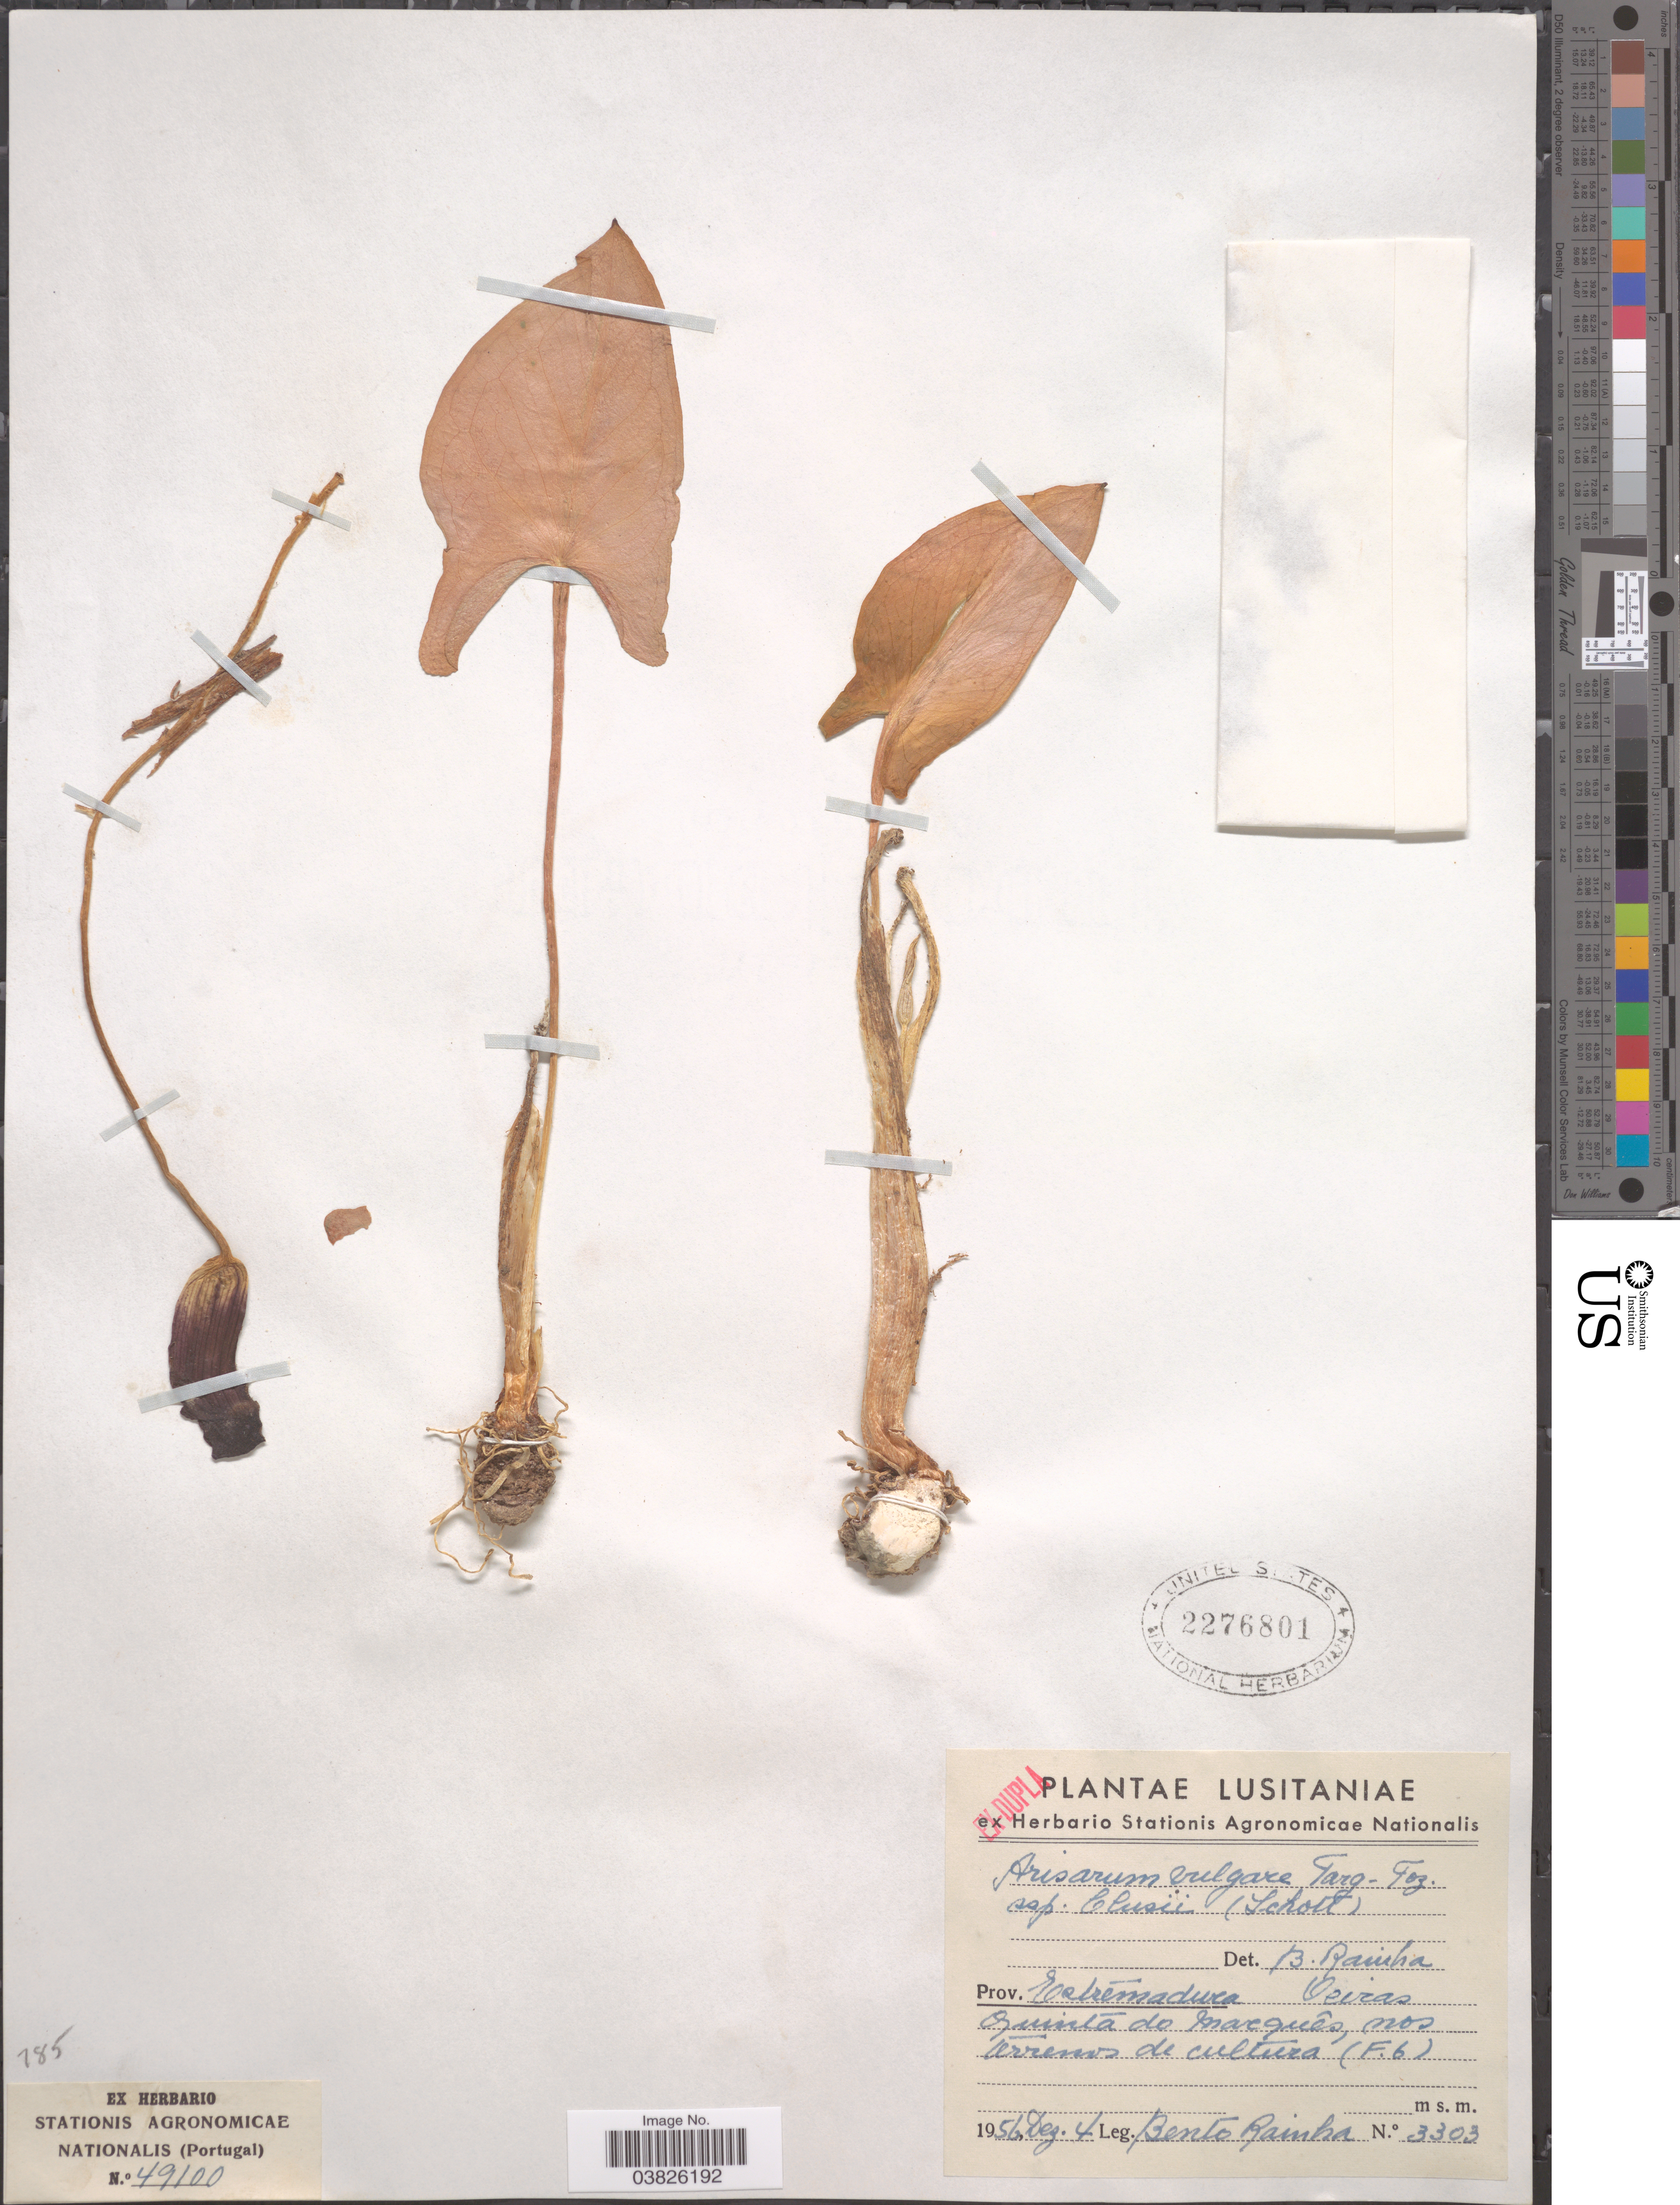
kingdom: Plantae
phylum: Tracheophyta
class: Liliopsida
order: Alismatales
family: Araceae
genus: Arisarum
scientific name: Arisarum vulgare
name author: Targ. Tozz.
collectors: B. Rainha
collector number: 3303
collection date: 1956-12-04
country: Portugal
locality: Lusitaniae. Prov. Estremadura Oeiras quinta do marquês, nos terrenos de cultura (F6).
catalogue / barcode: US 2276801